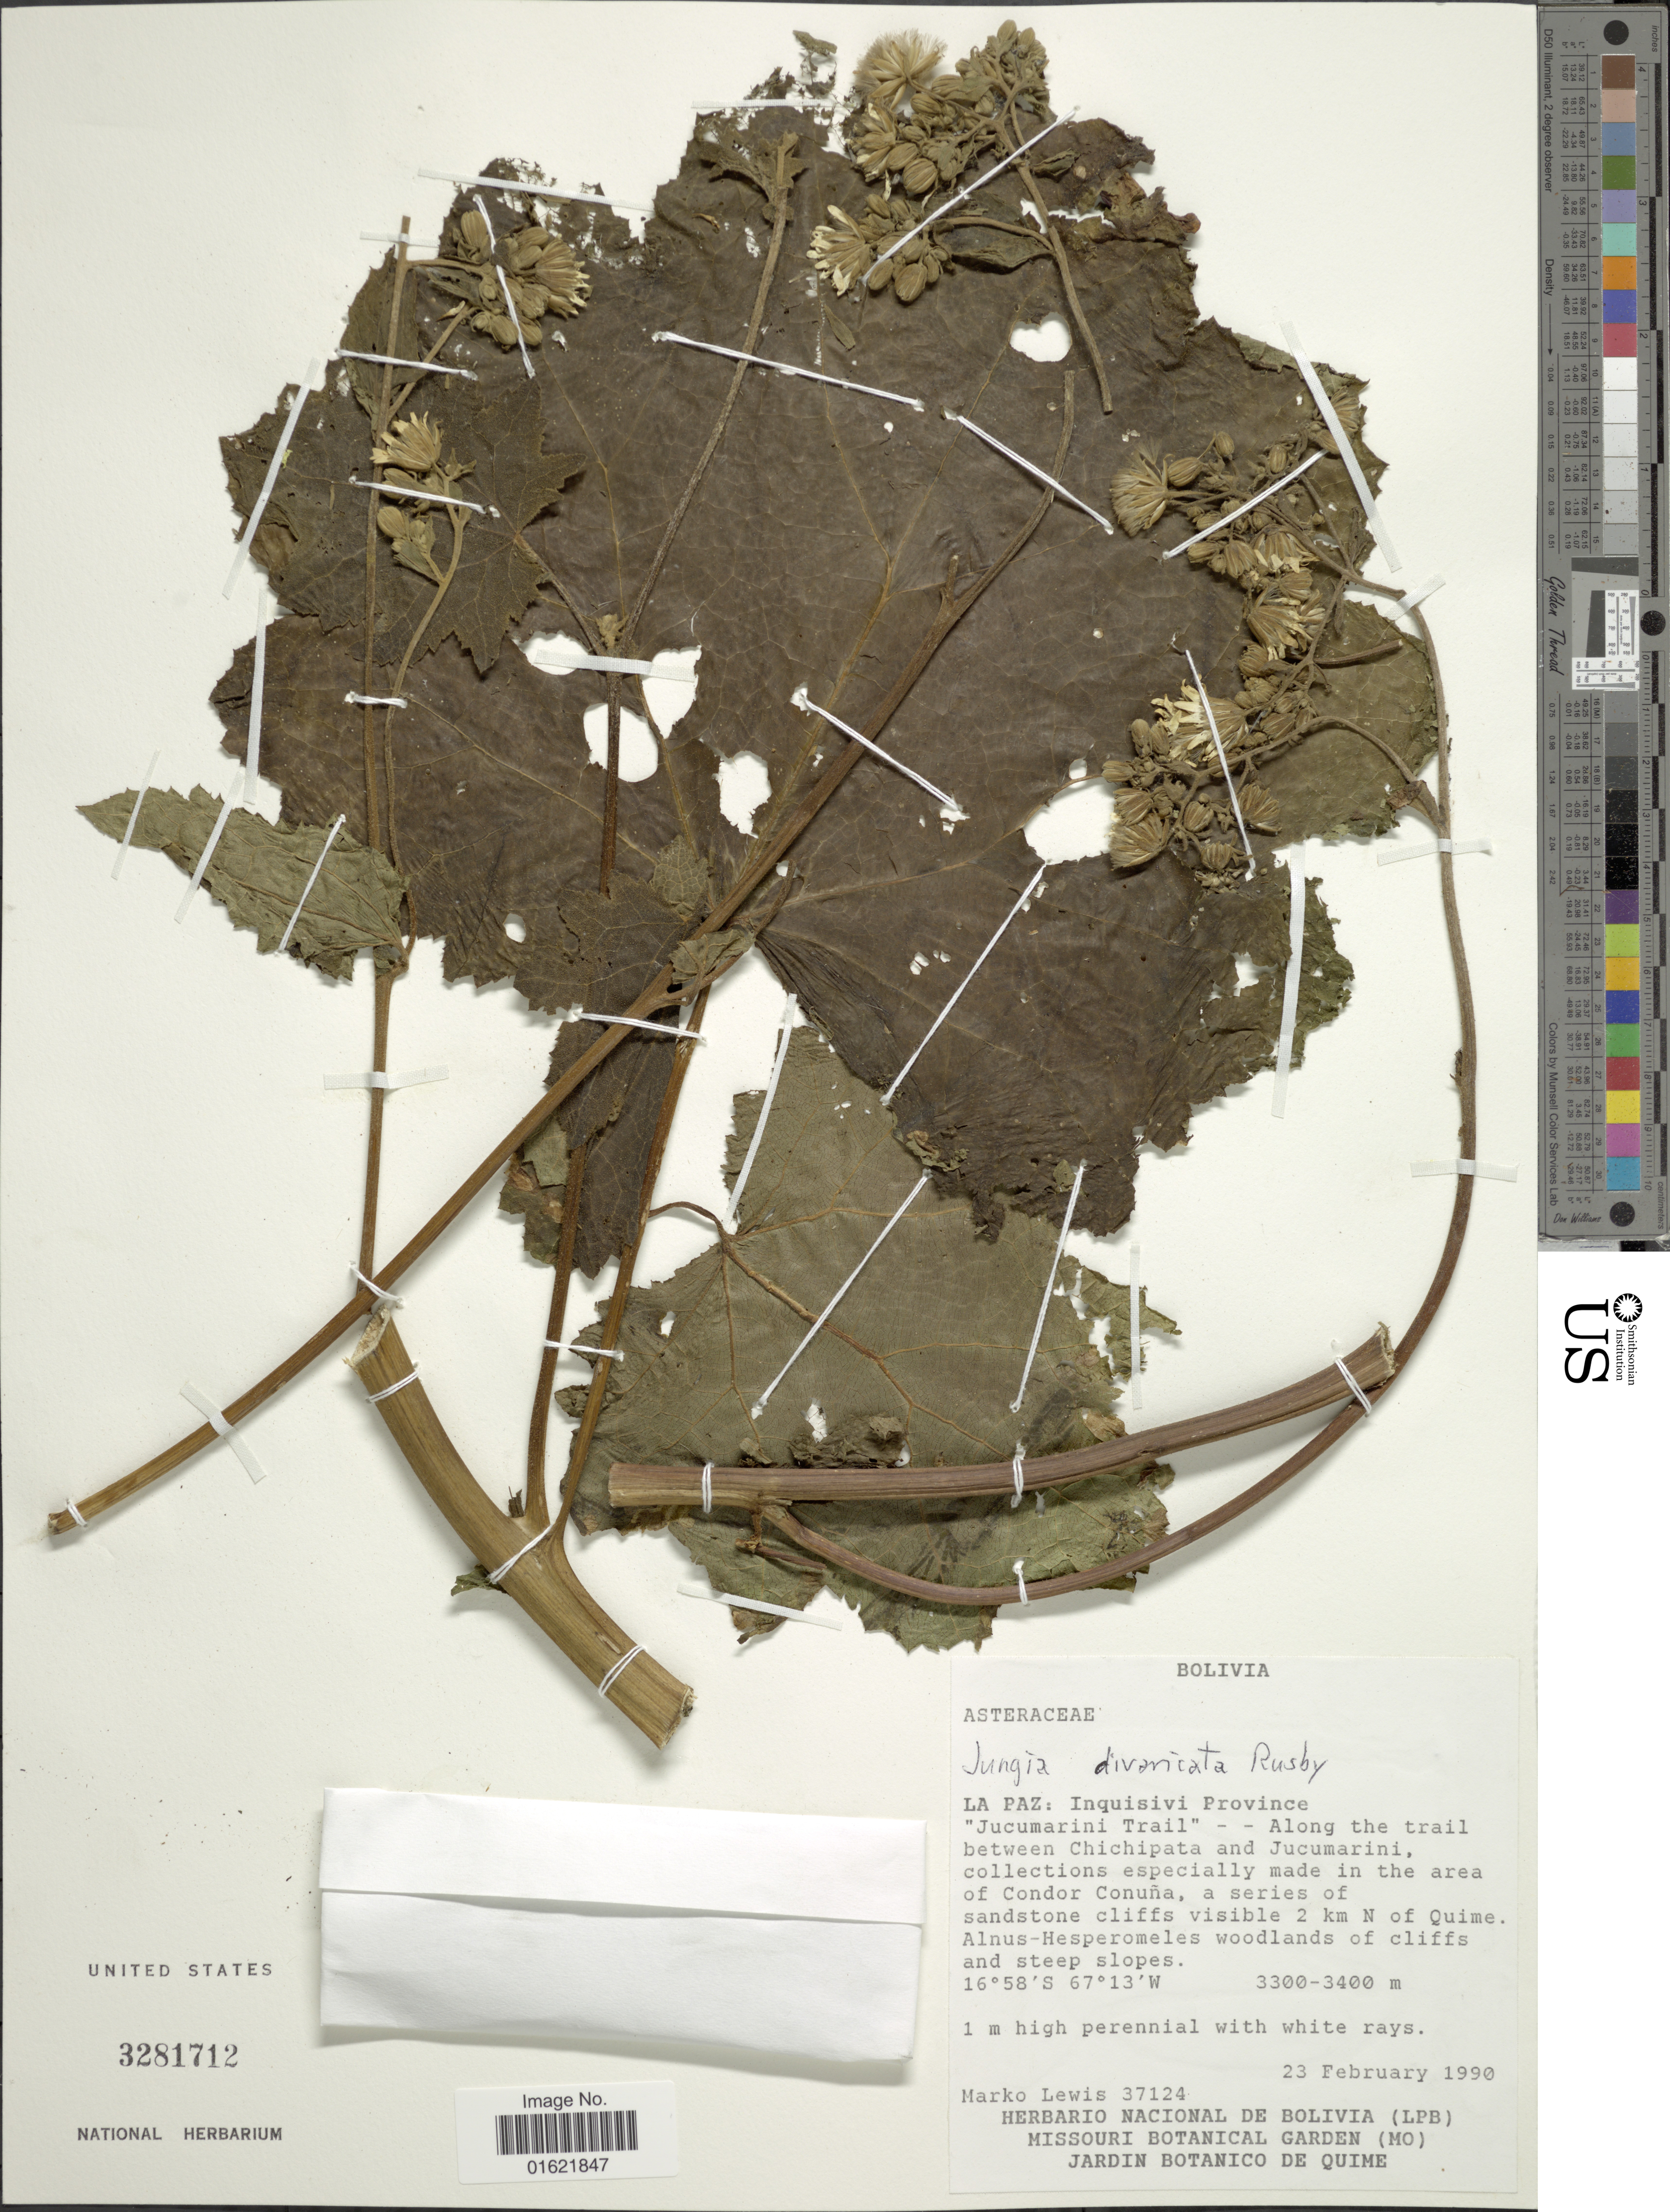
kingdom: Plantae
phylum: Tracheophyta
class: Magnoliopsida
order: Asterales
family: Asteraceae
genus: Jungia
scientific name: Jungia divaricata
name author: Rusby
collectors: M. A. Lewis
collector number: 37124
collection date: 1990-02-23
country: Bolivia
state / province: La Paz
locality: Inquisivi Province. Jucumarini Trail. Along the trail between Chichipata and Jucumarini, collections especally made in the area of Condor Conuna, a series of sandstome cliffs visible 2 km N of Quime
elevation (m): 3300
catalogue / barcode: US 3281712